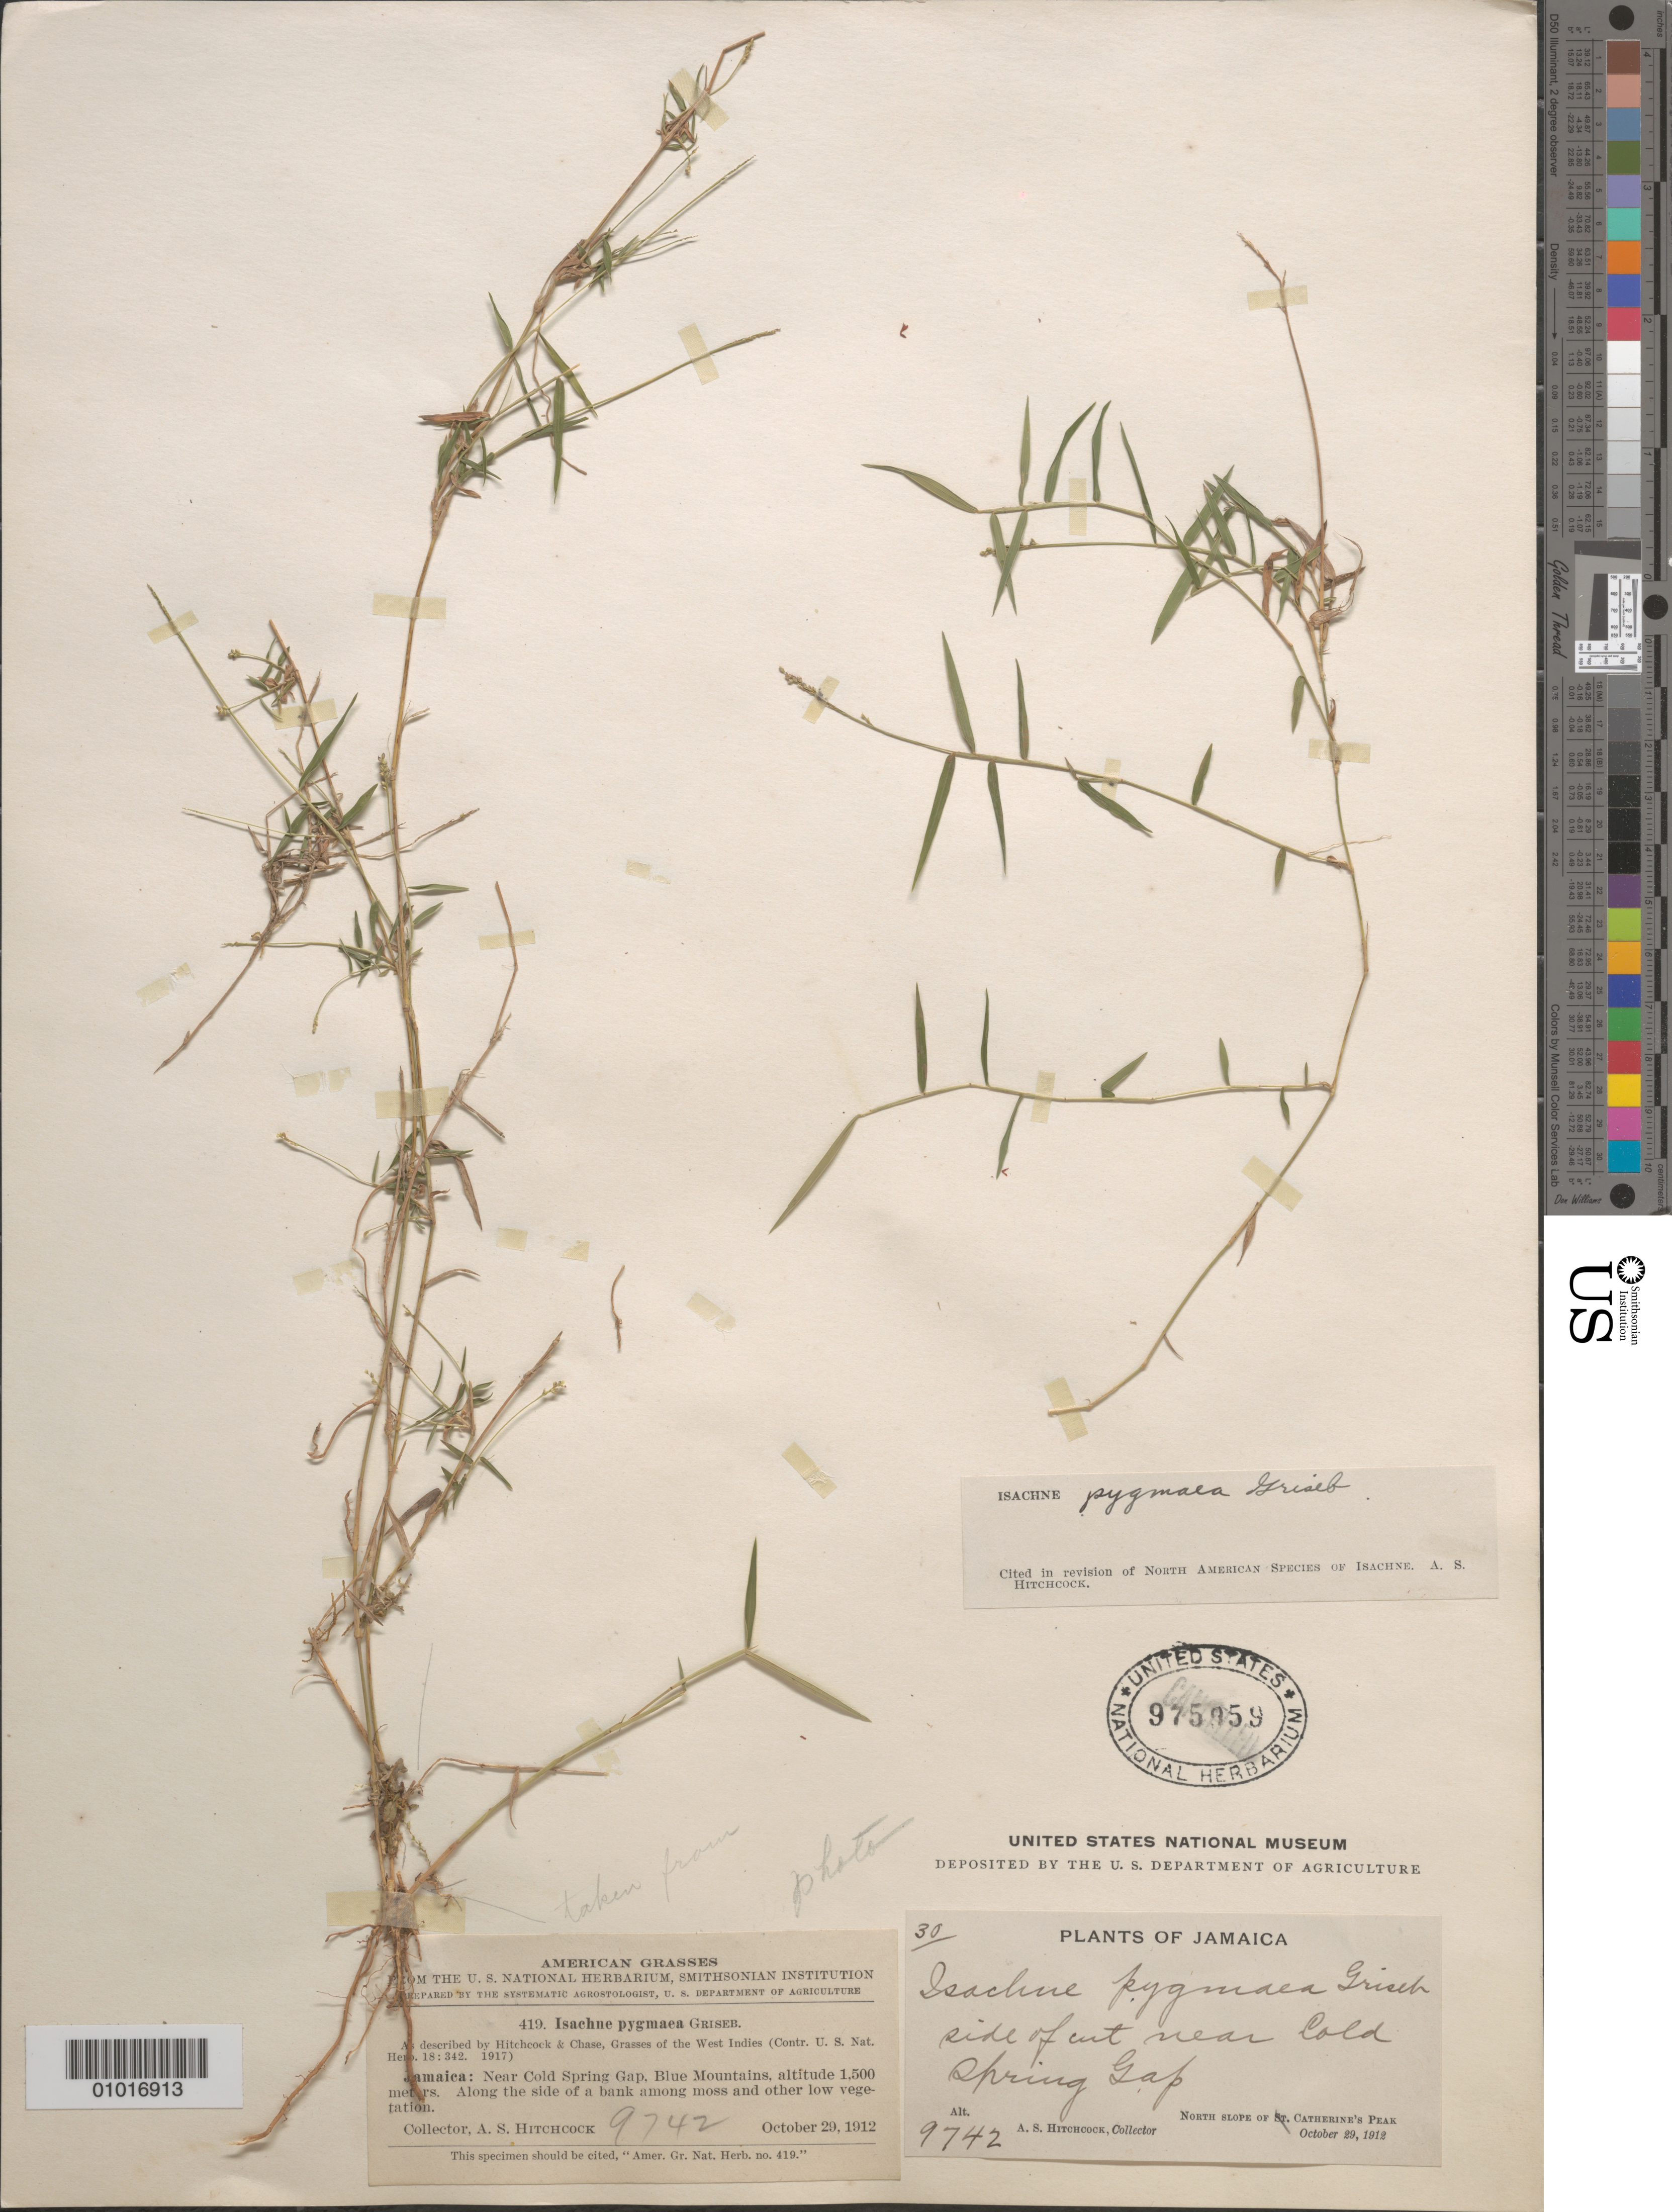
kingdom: Plantae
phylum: Tracheophyta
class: Liliopsida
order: Poales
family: Poaceae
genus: Isachne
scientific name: Isachne pygmaea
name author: Griseb.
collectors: A. S. Hitchcock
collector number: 9742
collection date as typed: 29 Oct 1912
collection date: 1912-10-29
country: Jamaica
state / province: Saint Andrew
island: Jamaica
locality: North slope of St. Catherines Peak, side of cut near cold spring tap.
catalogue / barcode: US 975959